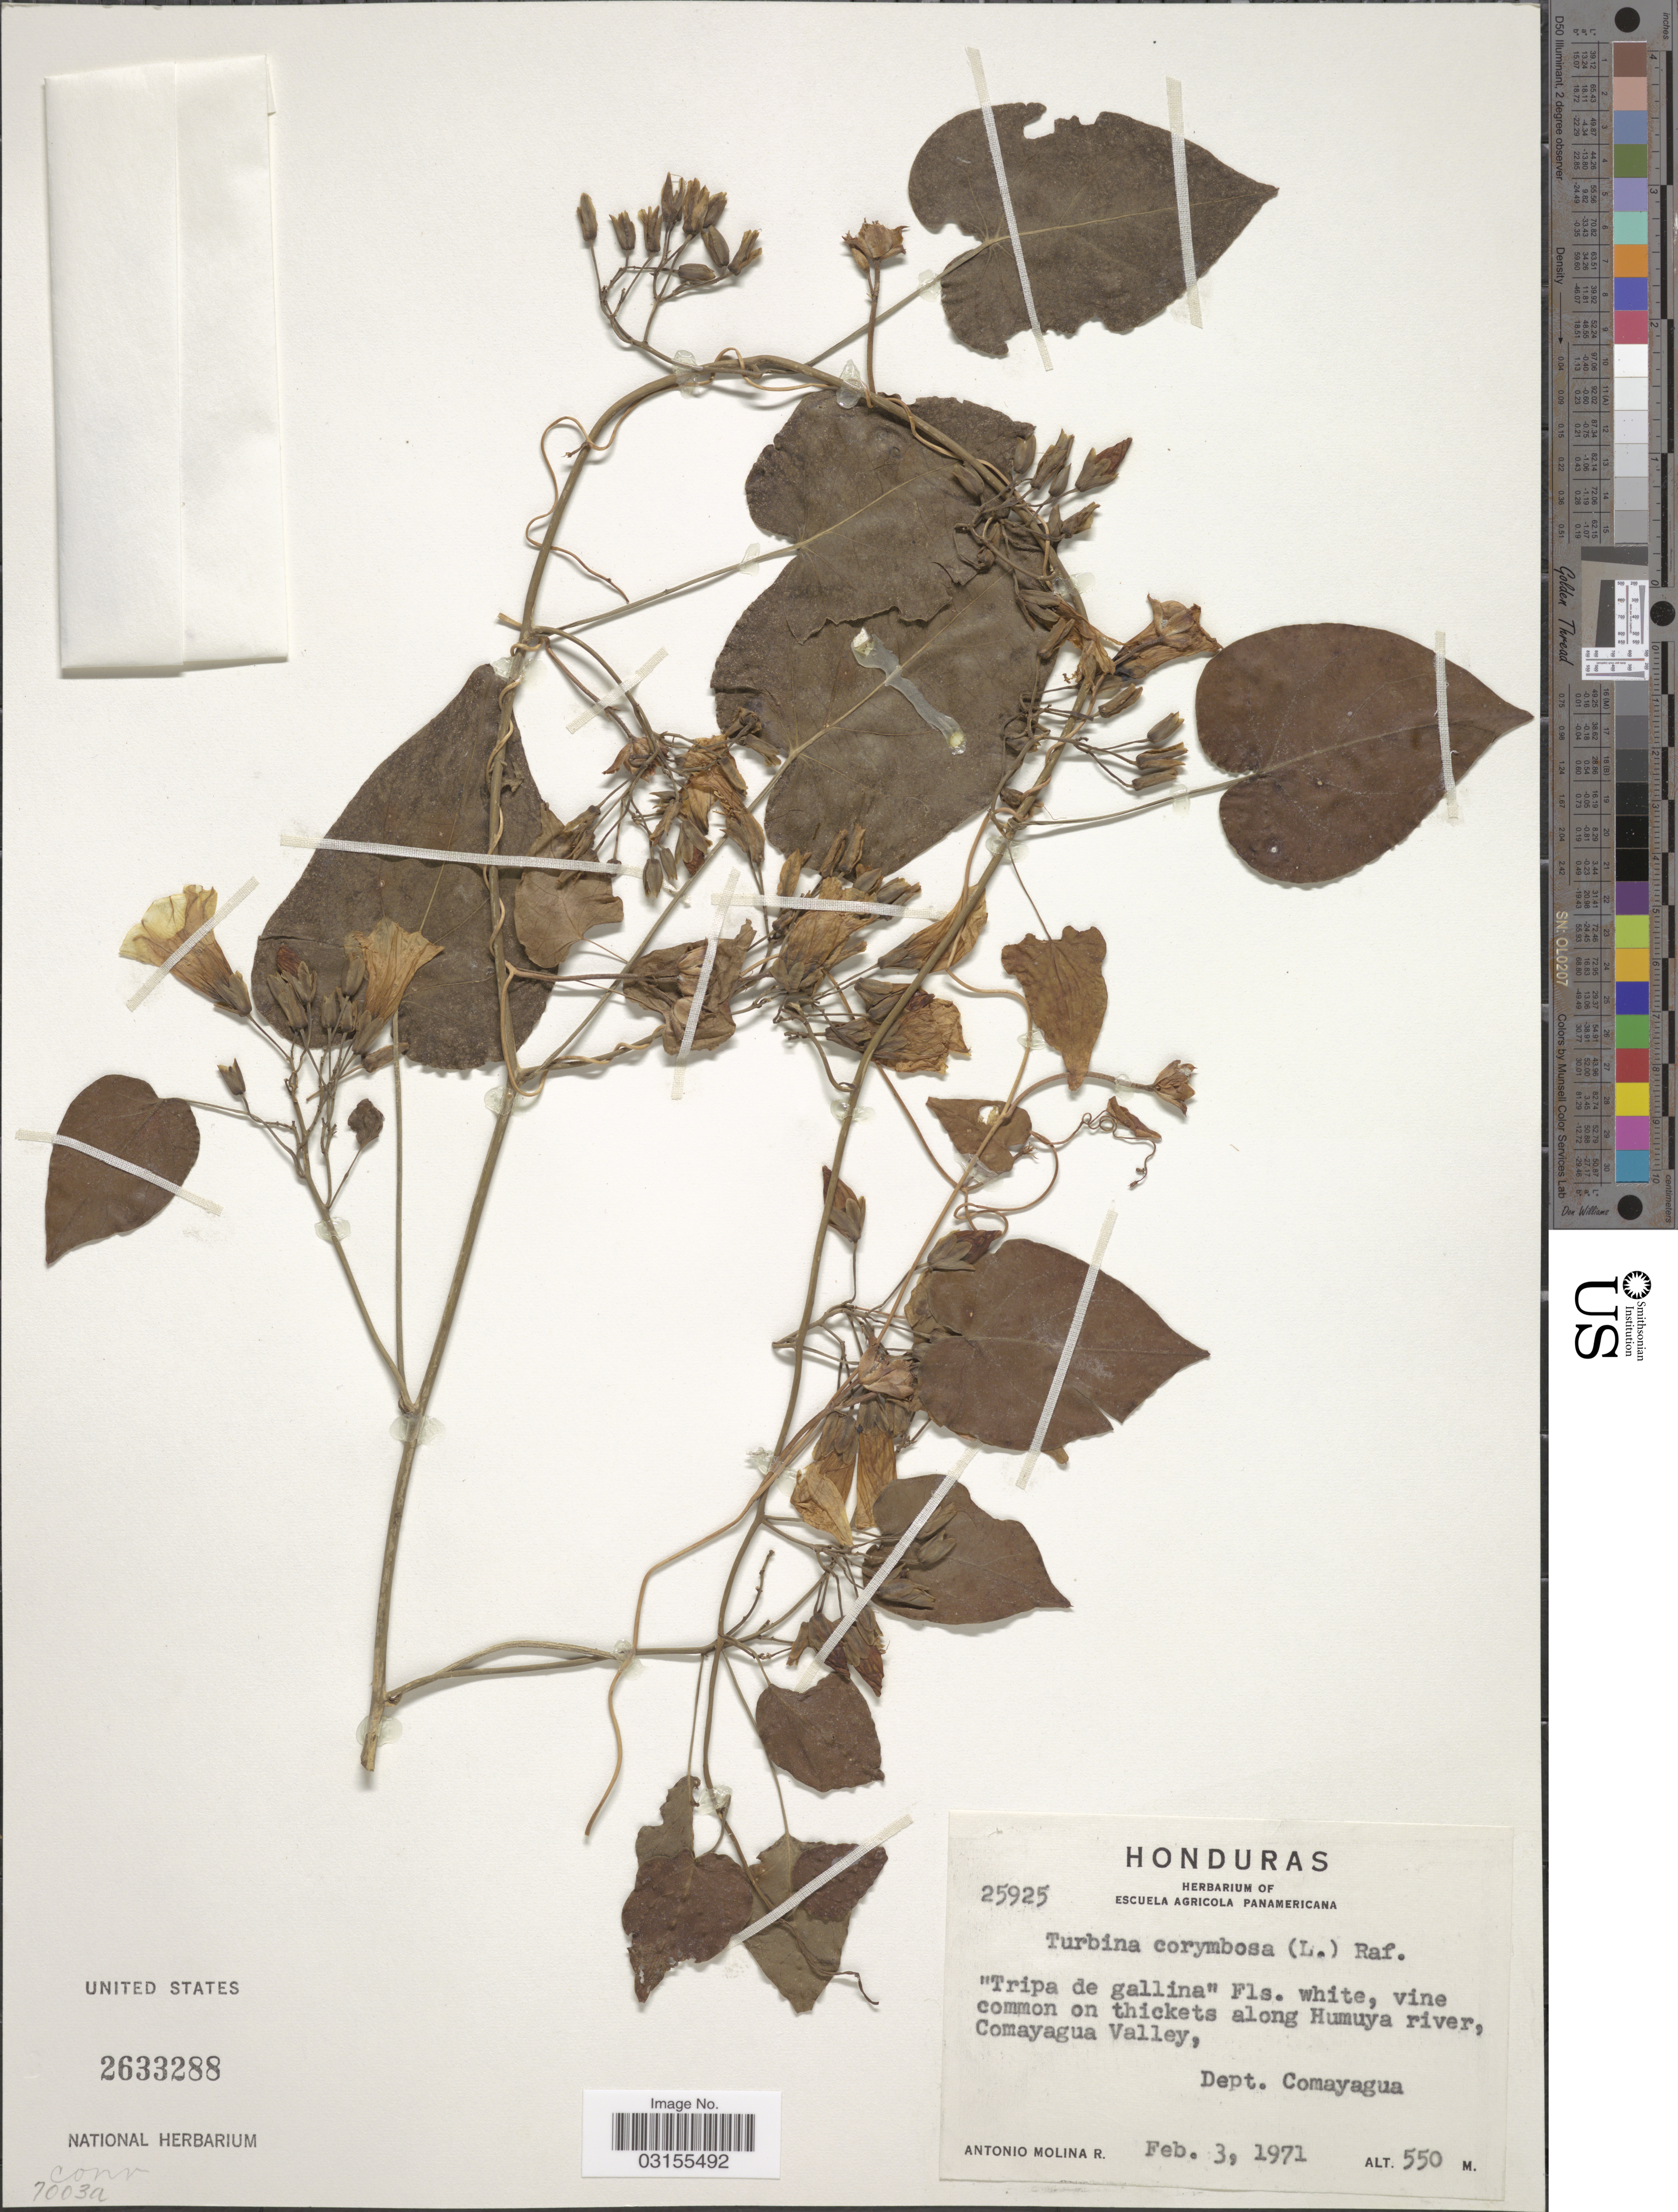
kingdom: Plantae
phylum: Tracheophyta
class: Magnoliopsida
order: Solanales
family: Convolvulaceae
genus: Turbina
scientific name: Turbina corymbosa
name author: (L.) Raf.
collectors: A. Molina R.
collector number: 25925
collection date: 1971-02-03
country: Honduras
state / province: Comayagua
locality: Along Humuya river, Comayagua Valley, Dept. Comayagua.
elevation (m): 550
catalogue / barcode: US 2633288